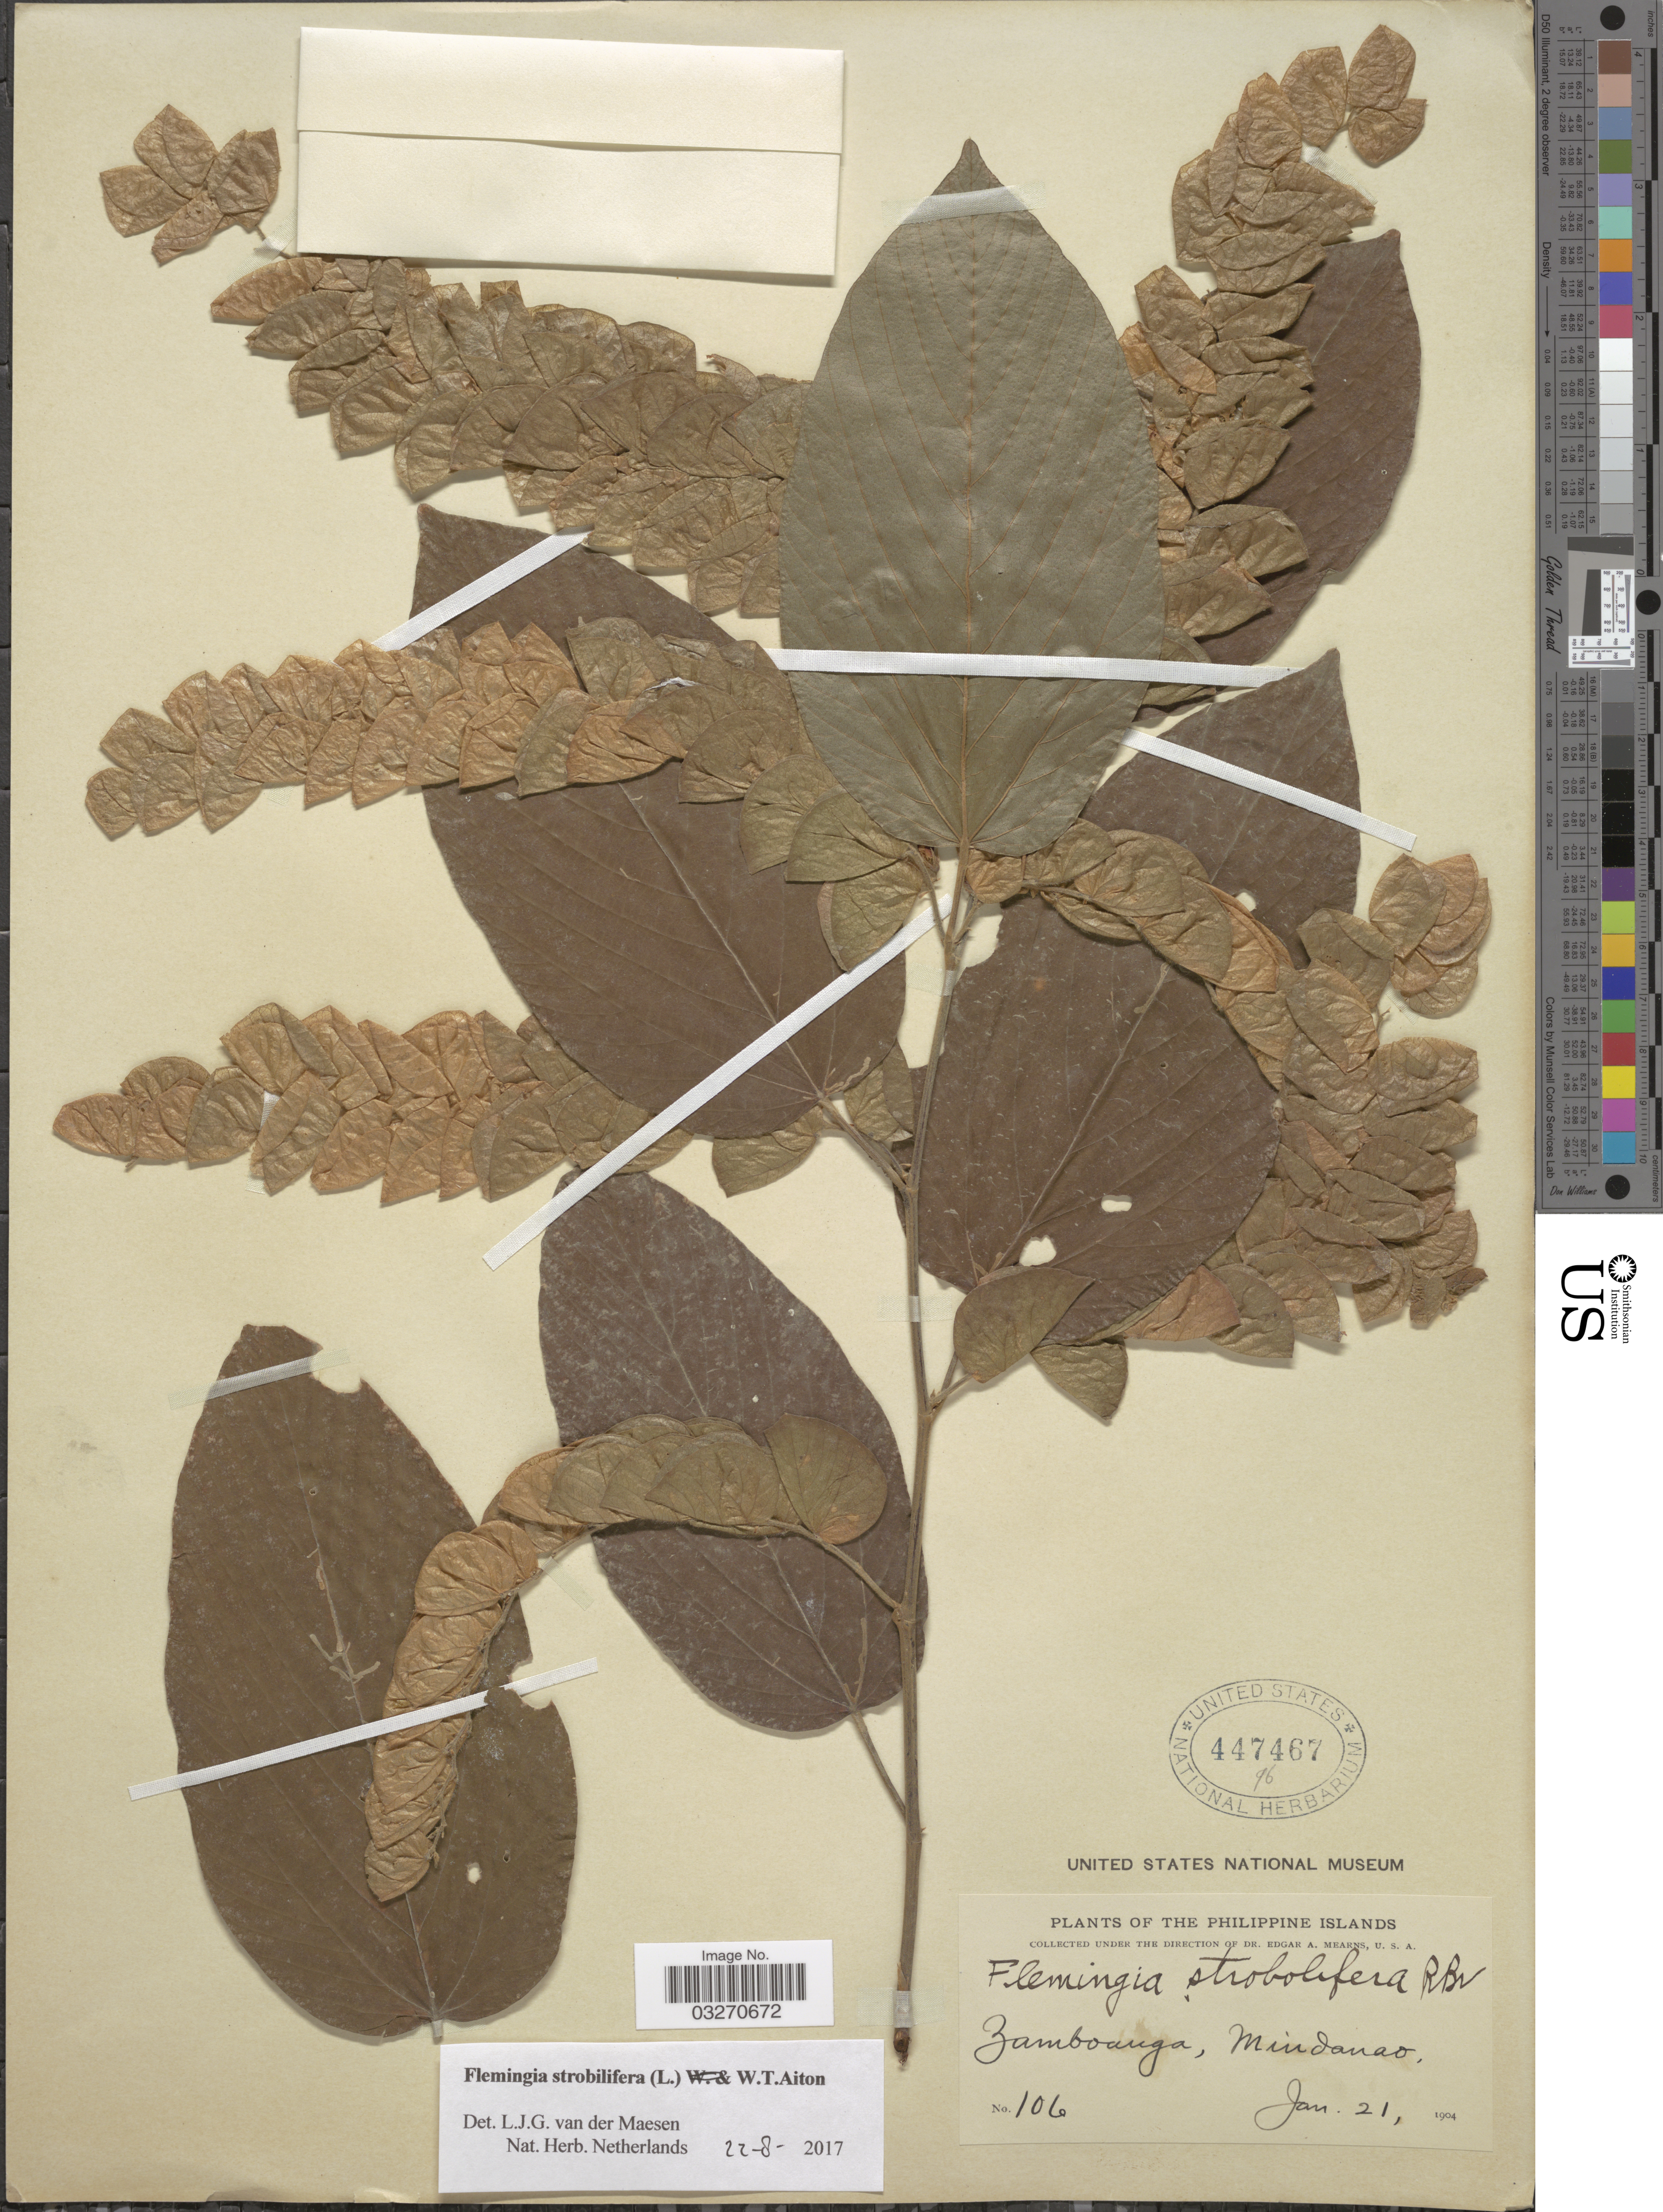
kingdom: Plantae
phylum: Tracheophyta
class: Magnoliopsida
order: Fabales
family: Fabaceae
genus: Flemingia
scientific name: Flemingia strobilifera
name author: (L.) W.T. Aiton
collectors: E. A. Mearns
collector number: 106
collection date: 1904-01-21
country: Philippines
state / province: Zamboanga Peninsula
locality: Zamboanga, Mindanao.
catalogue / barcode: US 447467